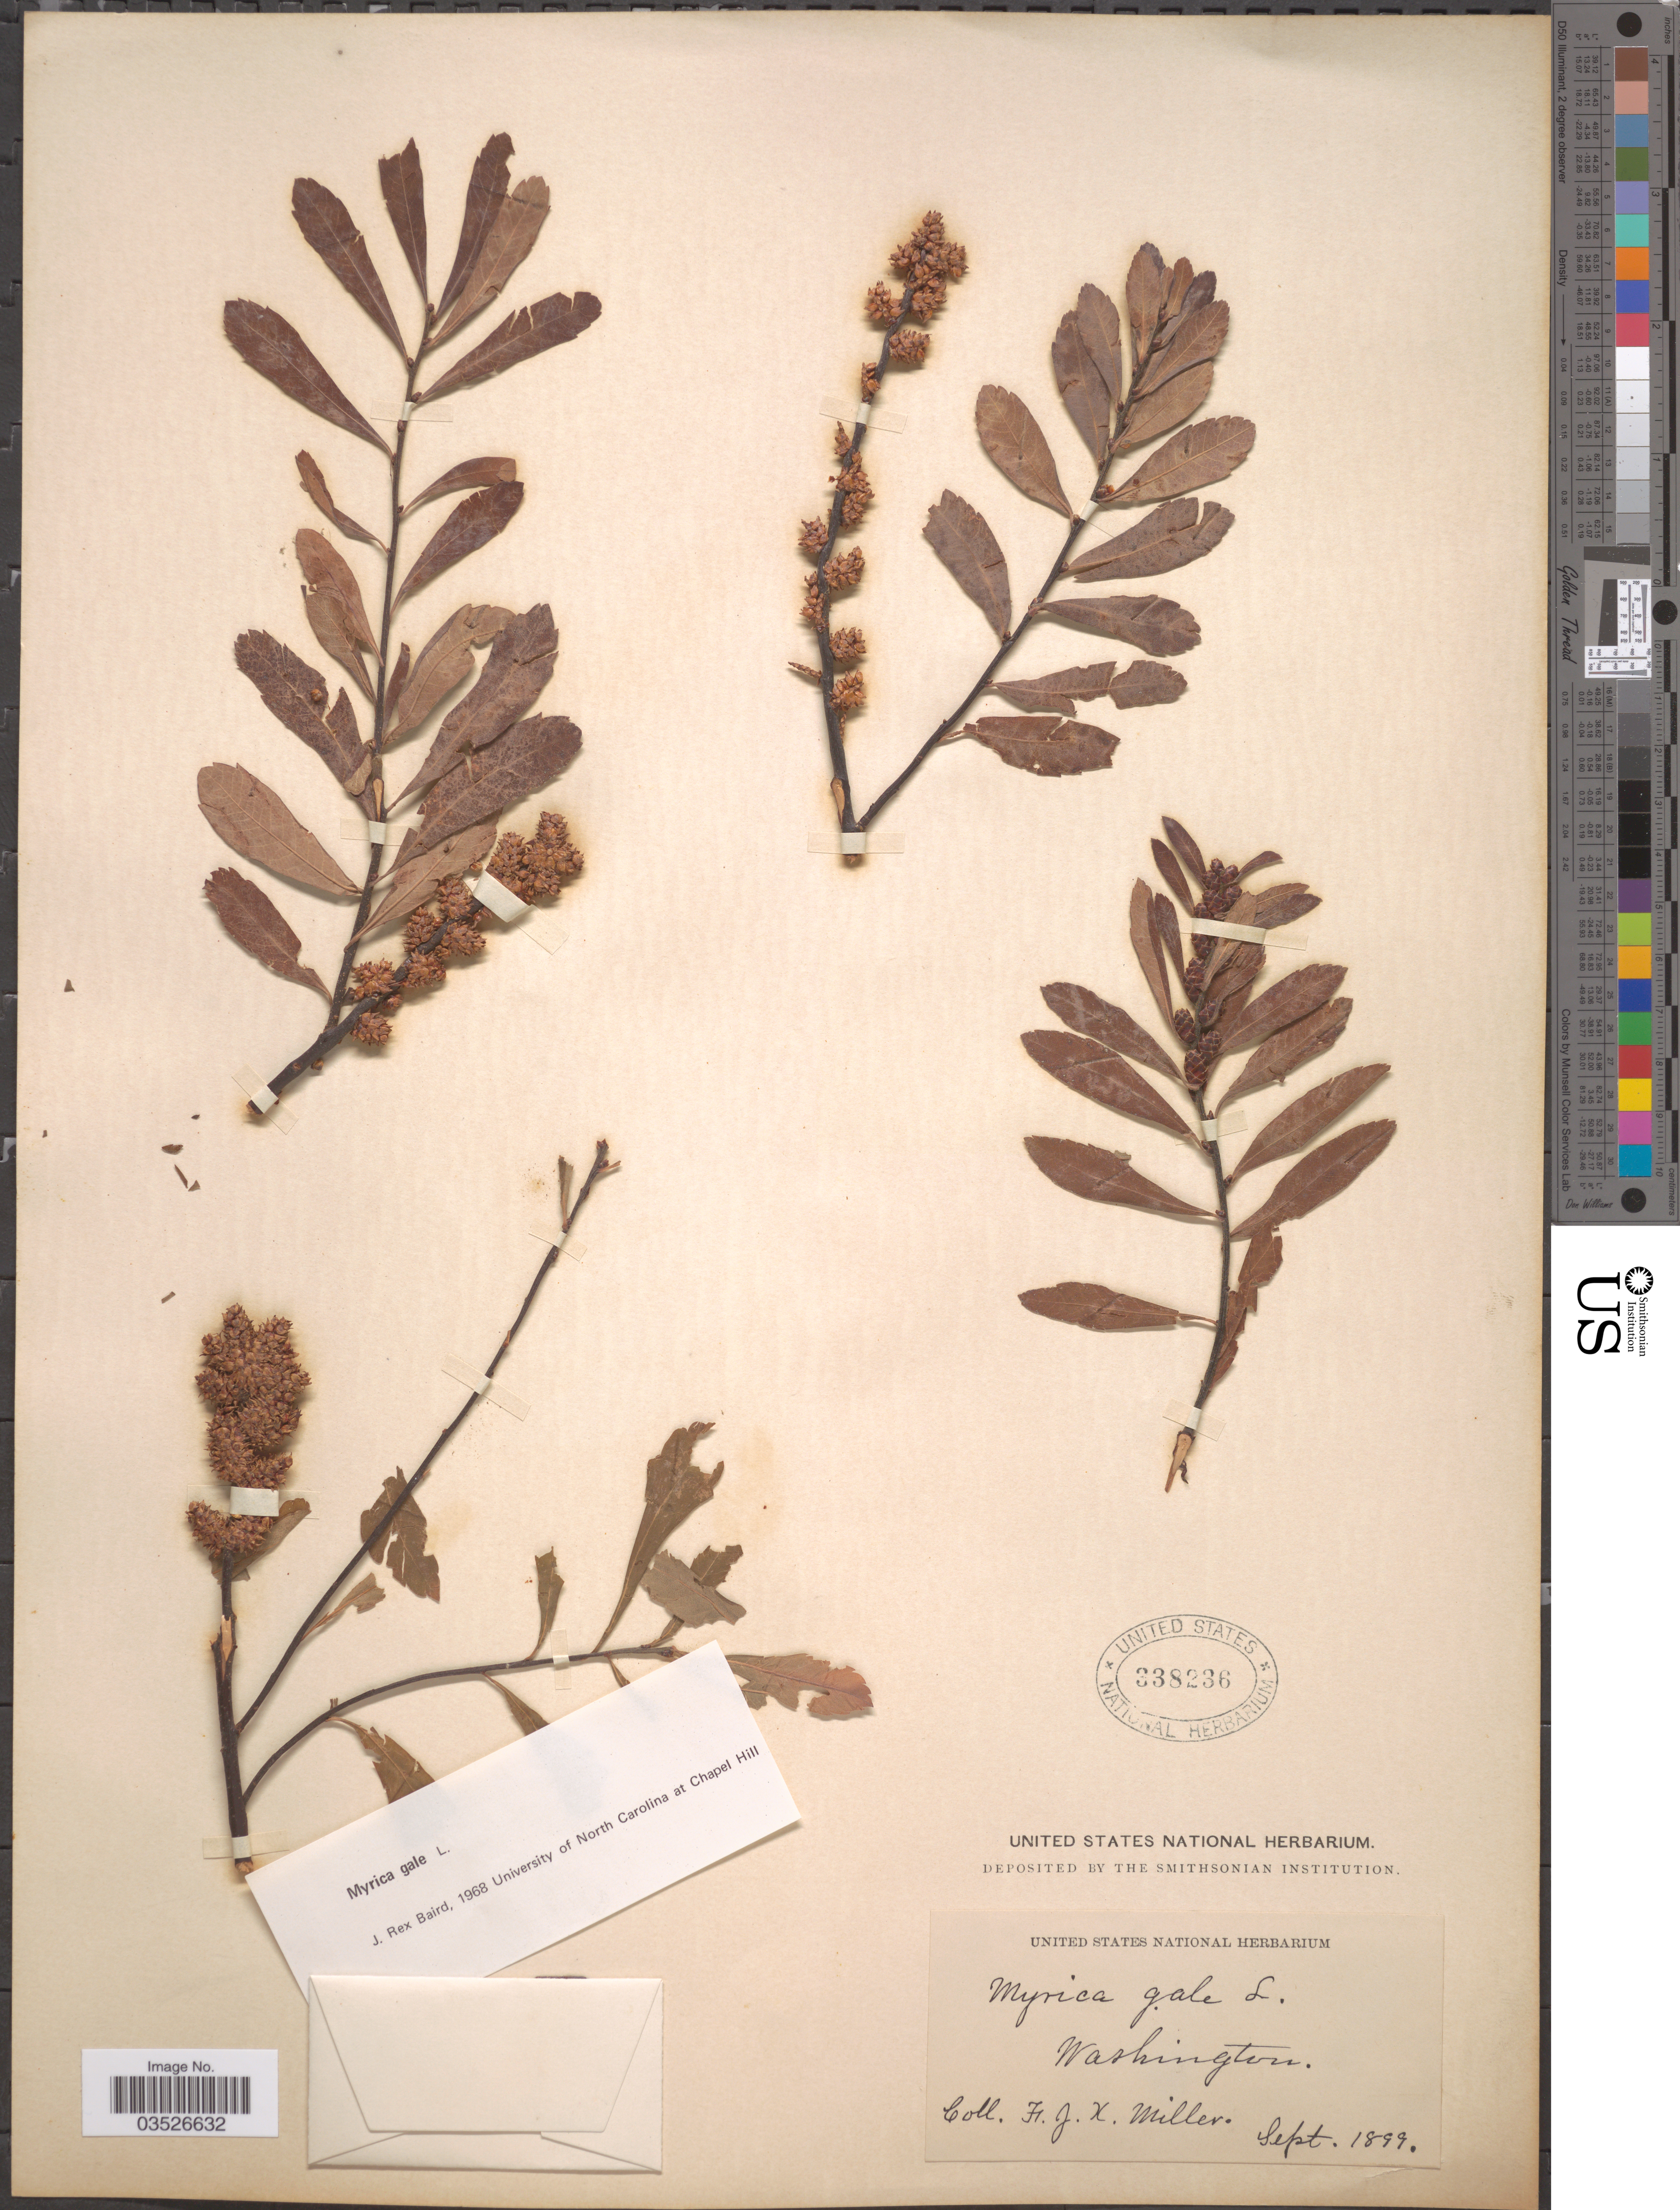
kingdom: Plantae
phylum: Tracheophyta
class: Magnoliopsida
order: Fagales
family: Myricaceae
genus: Myrica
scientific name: Myrica gale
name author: L.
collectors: F. Miller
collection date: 1899-09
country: United States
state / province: Washington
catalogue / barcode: US 338236